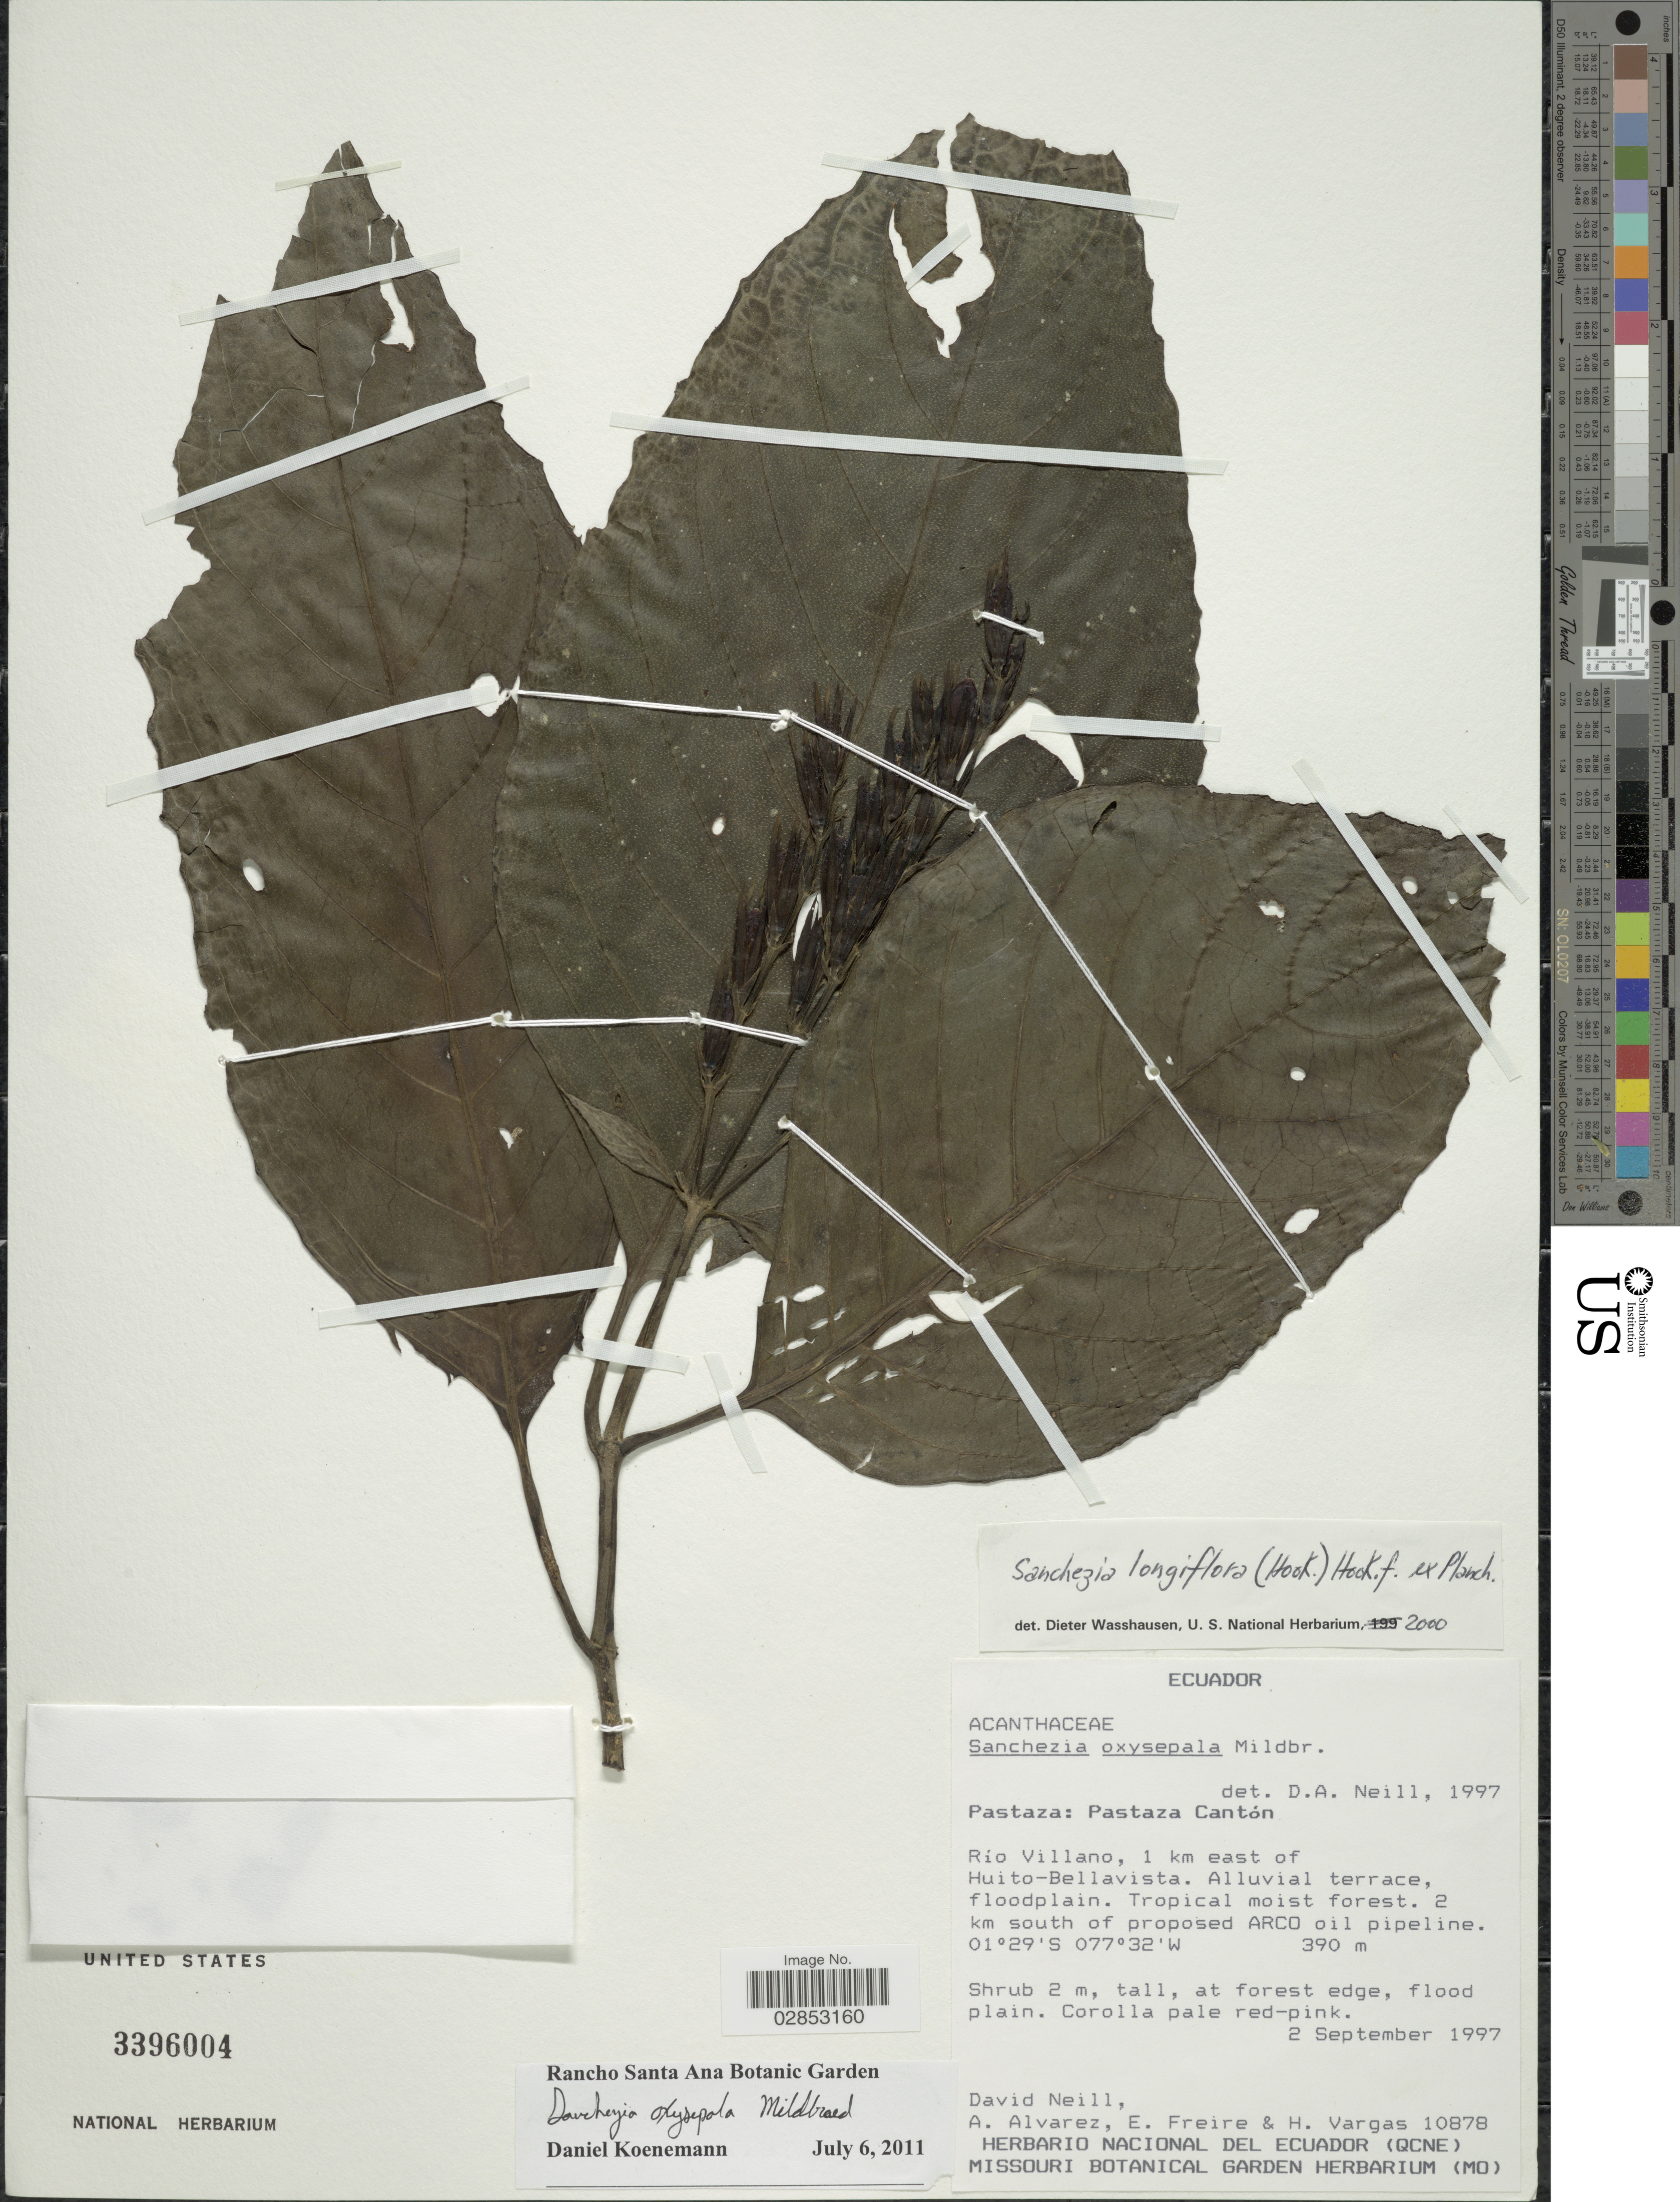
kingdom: Plantae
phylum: Tracheophyta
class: Magnoliopsida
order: Lamiales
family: Acanthaceae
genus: Sanchezia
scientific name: Sanchezia longiflora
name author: (Hook. f.) Hook. f. ex Planch.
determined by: Azevedo, Igor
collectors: D. Neill, A. Alvarez, E. Freire & H. Vargas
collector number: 10878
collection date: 1997-09-02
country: Ecuador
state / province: Pastaza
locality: Pastaza Cantón, Río Villano, 1 km east of Huito-Bellavista, Alluvial terrace, floodplain, 2 km south of proposed ARCO oil pipeline.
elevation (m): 390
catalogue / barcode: US 3396004